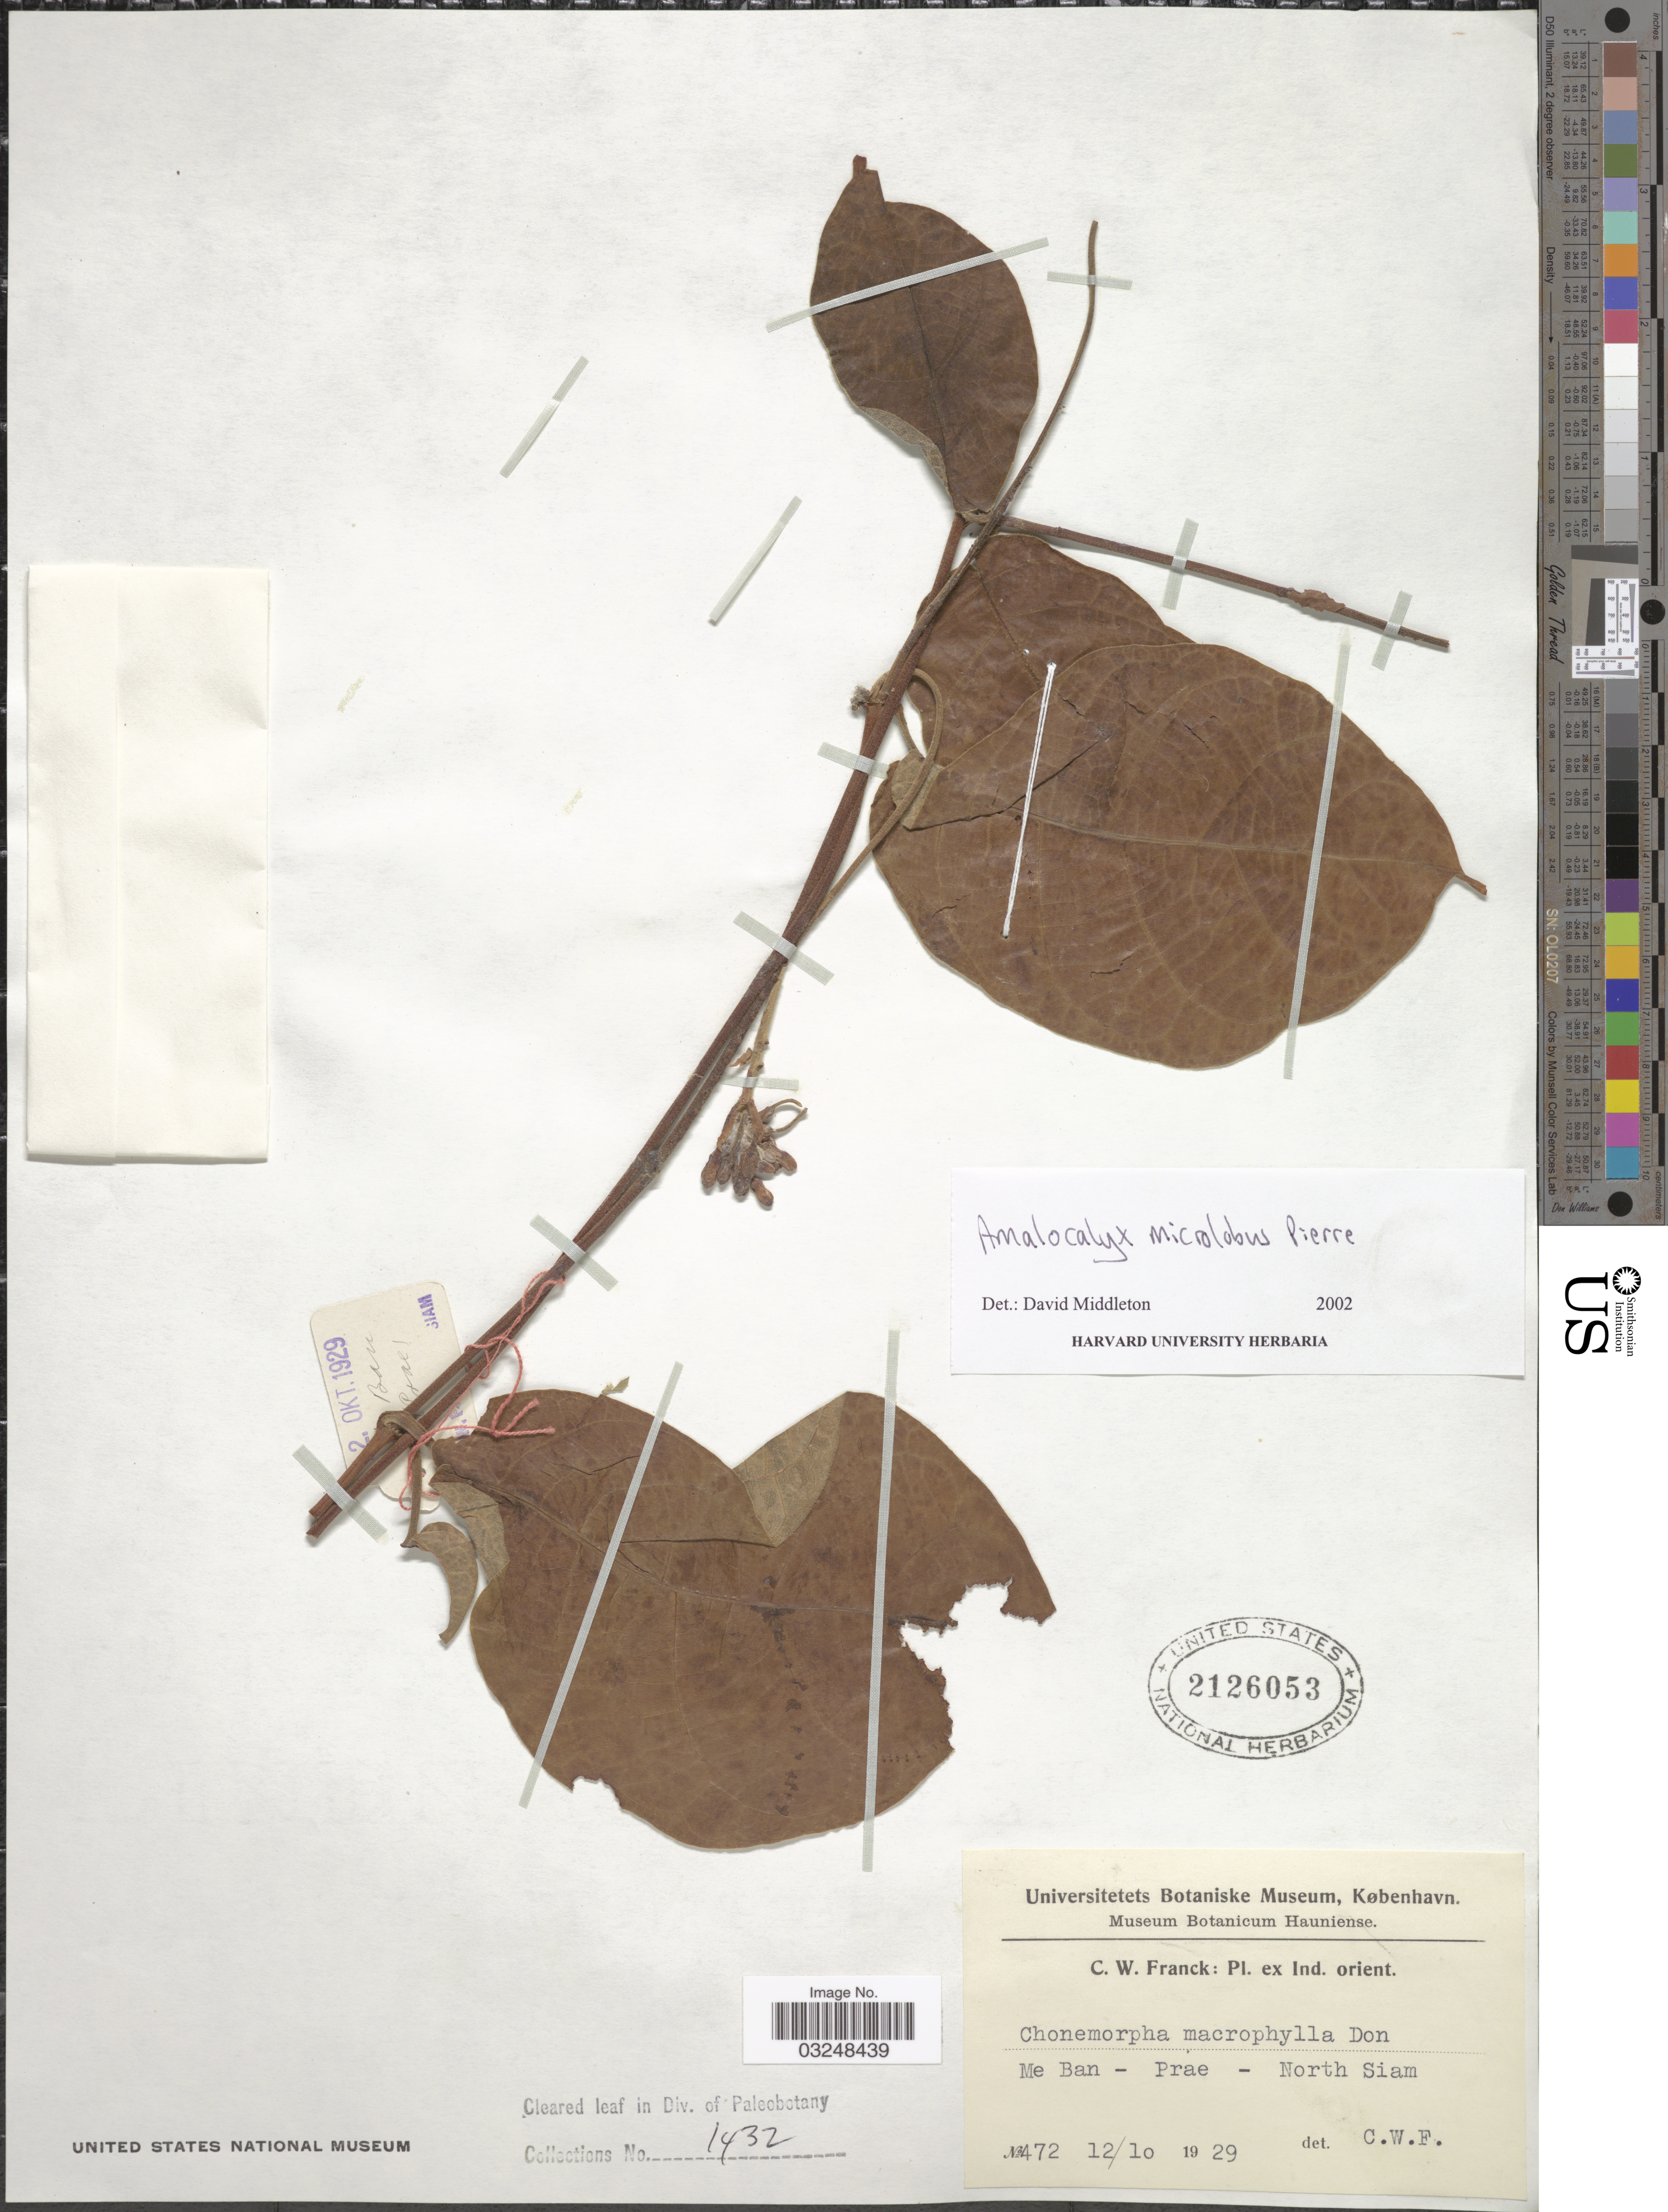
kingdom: Plantae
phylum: Tracheophyta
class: Magnoliopsida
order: Gentianales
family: Apocynaceae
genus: Amalocalyx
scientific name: Amalocalyx microlobus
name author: Pierre ex Spire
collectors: C. Franck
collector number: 472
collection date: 1929-10-12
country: Thailand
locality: Me Ban, Prae, North Siam, Pl. ex Ind. orient.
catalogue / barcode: US 2126053